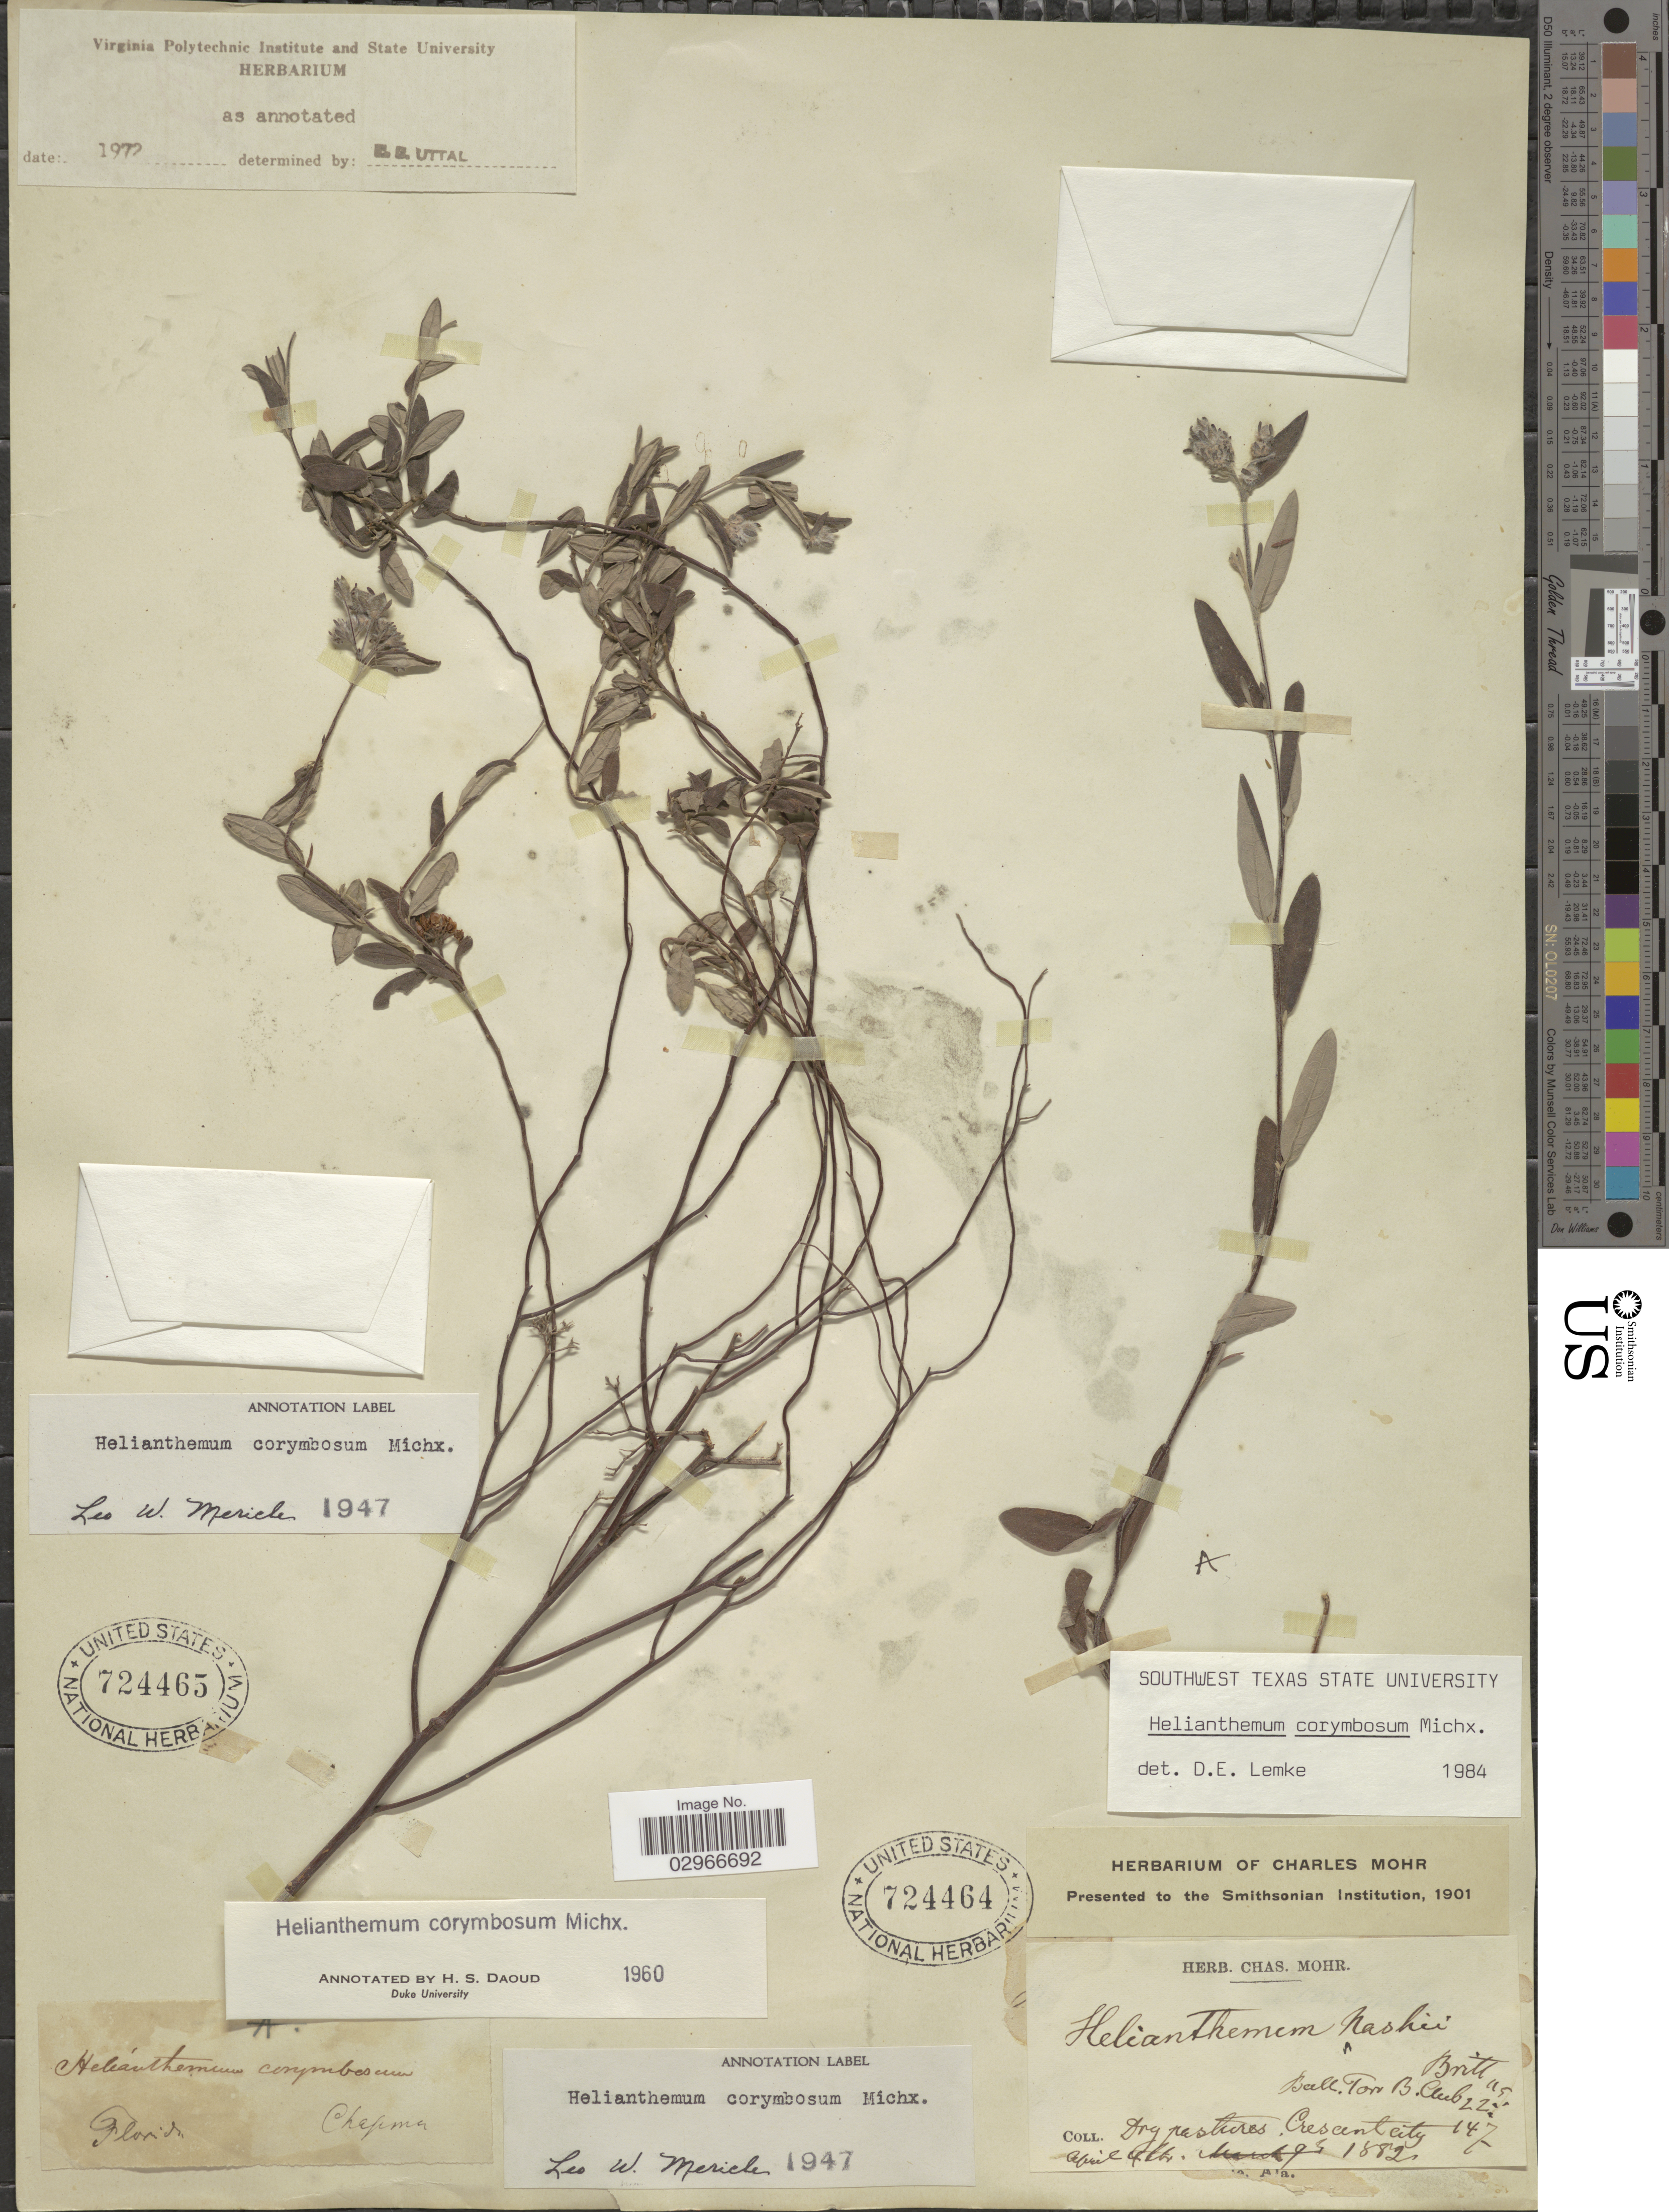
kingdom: Plantae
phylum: Tracheophyta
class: Magnoliopsida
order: Malvales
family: Cistaceae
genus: Helianthemum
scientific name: Helianthemum corymbosum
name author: Michx.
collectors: Mohr, C. T. (herbarium)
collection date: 1882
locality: Crescent City.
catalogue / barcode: US 724464-2